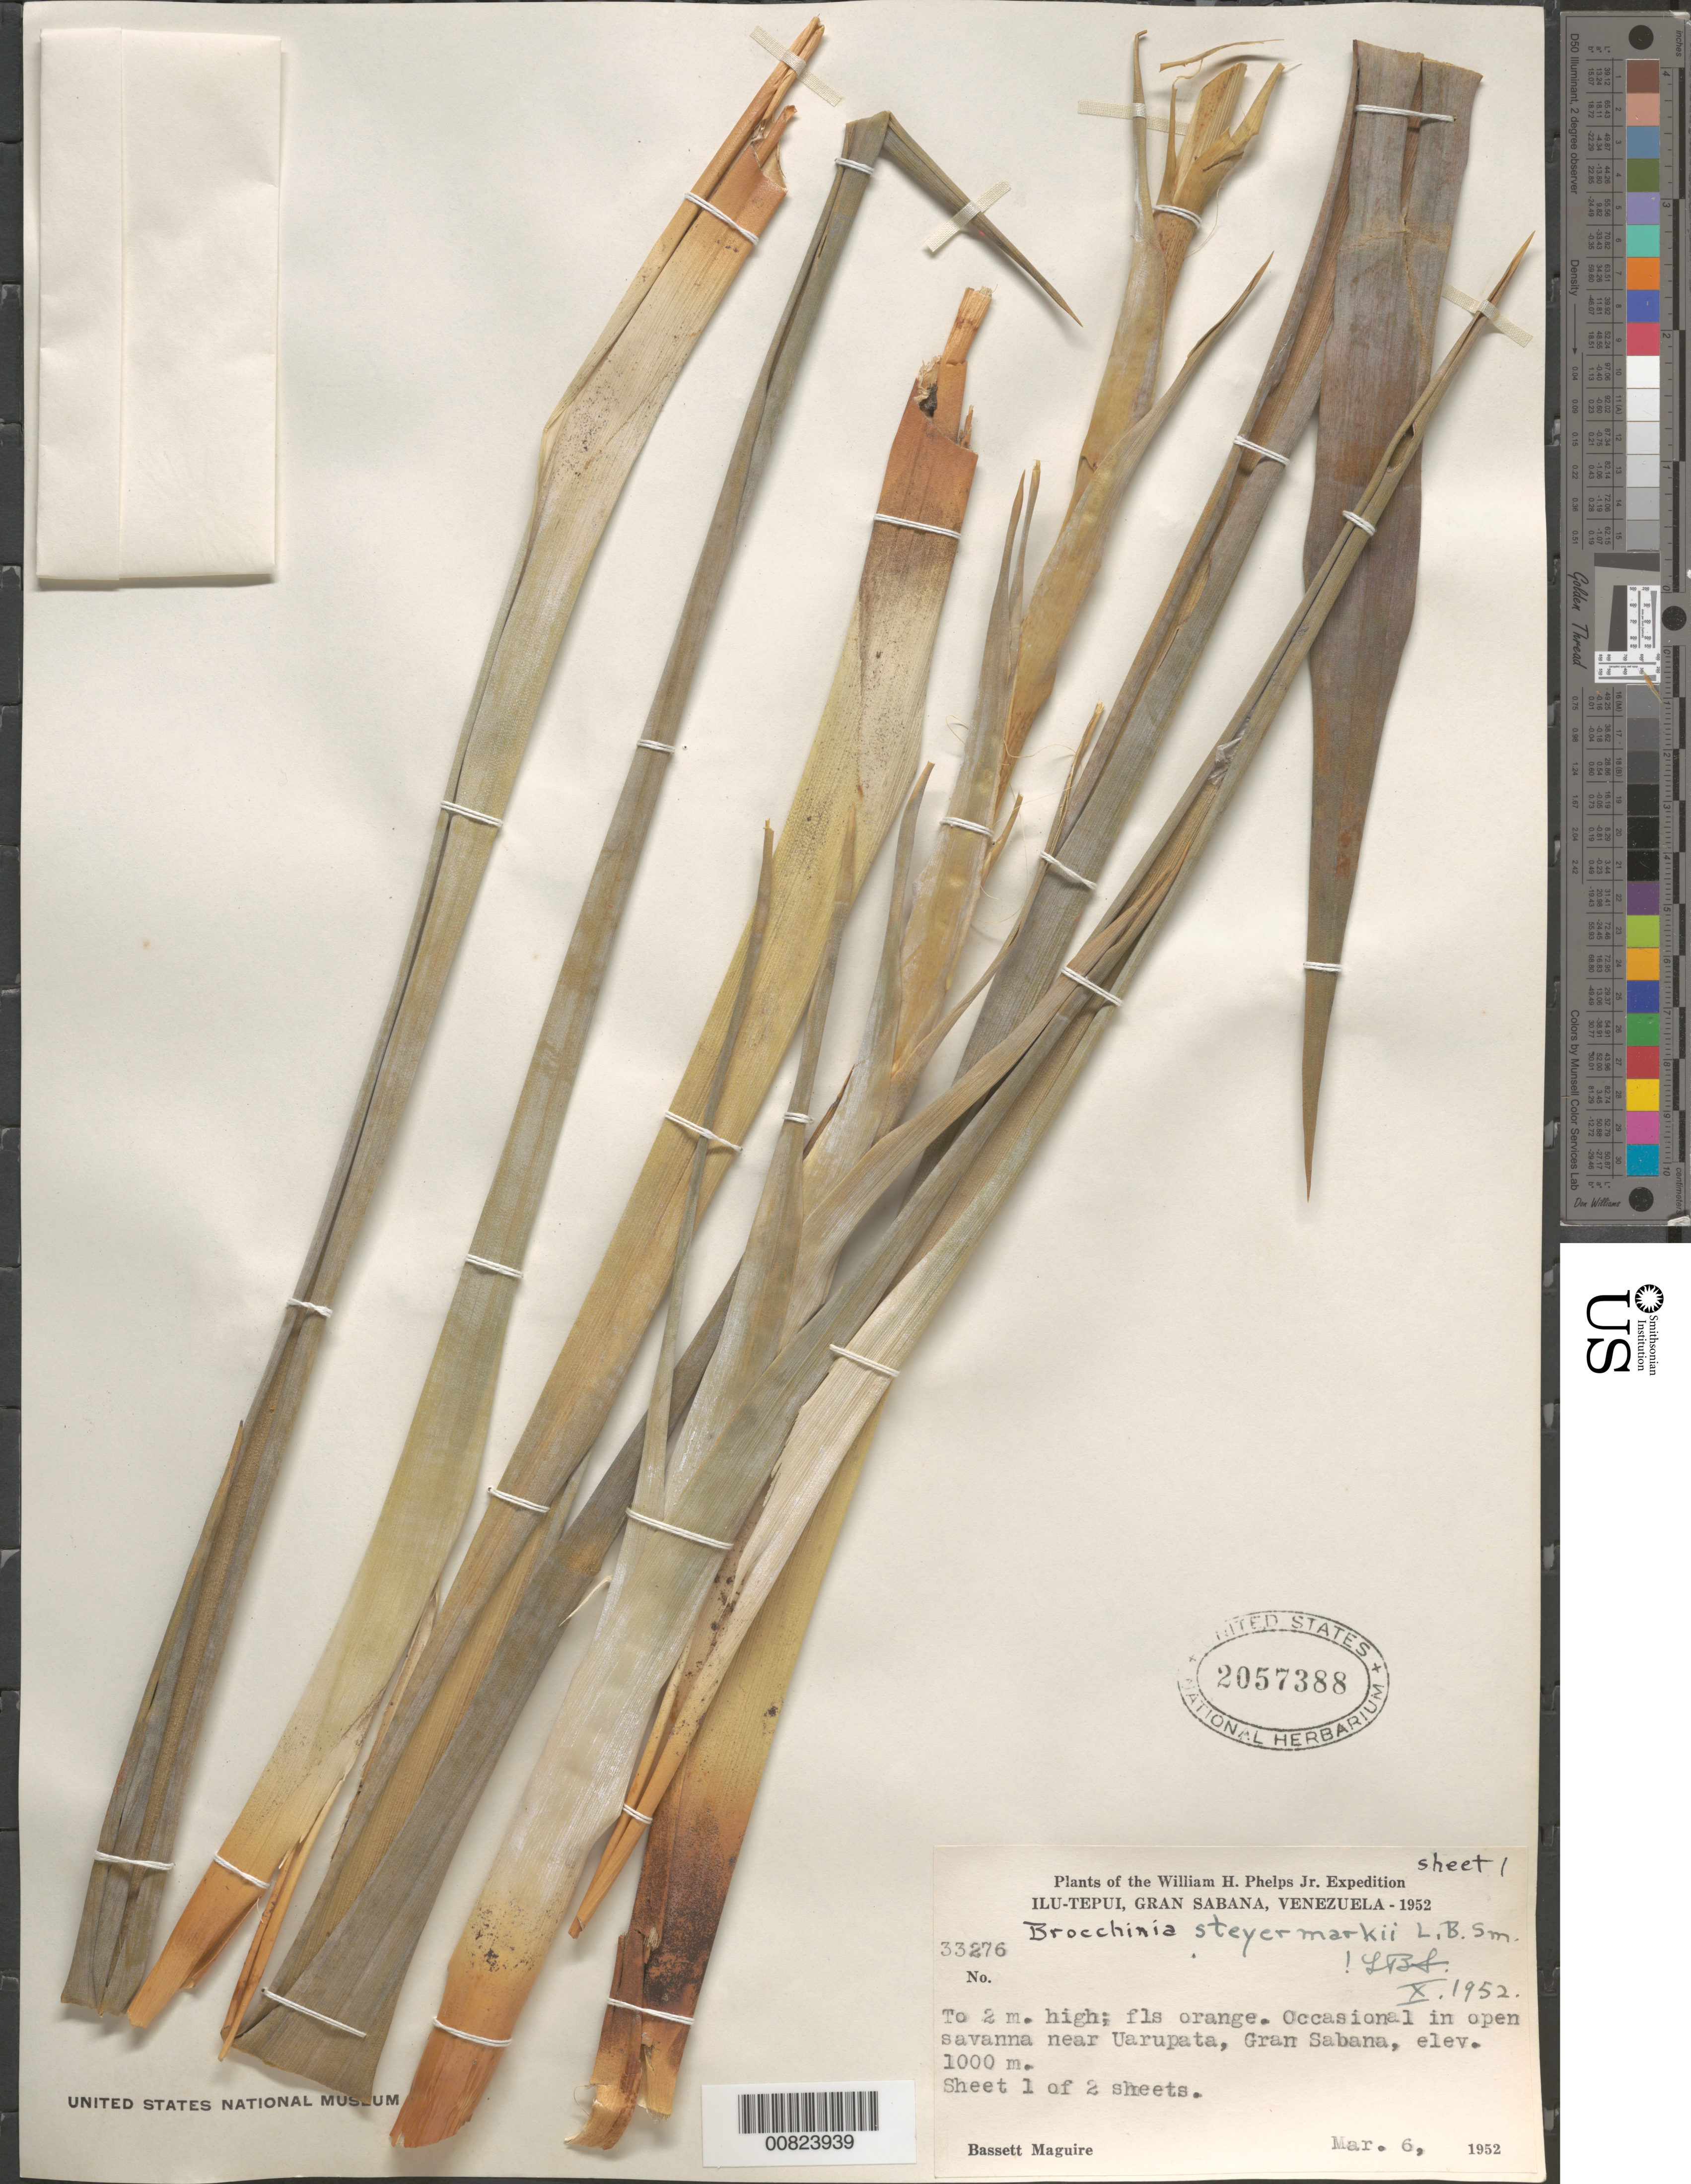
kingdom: Plantae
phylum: Tracheophyta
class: Liliopsida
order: Poales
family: Bromeliaceae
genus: Brocchinia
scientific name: Brocchinia steyermarkii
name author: L.B. Sm.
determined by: Smith, Lyman B., (US), NMNH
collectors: B. Maguire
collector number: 33276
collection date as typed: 6-Mar-52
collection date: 1952-03-06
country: Venezuela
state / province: Bolívar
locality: Gran Sabana, Uarupata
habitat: Open savanna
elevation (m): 1000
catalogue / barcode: US 2057388